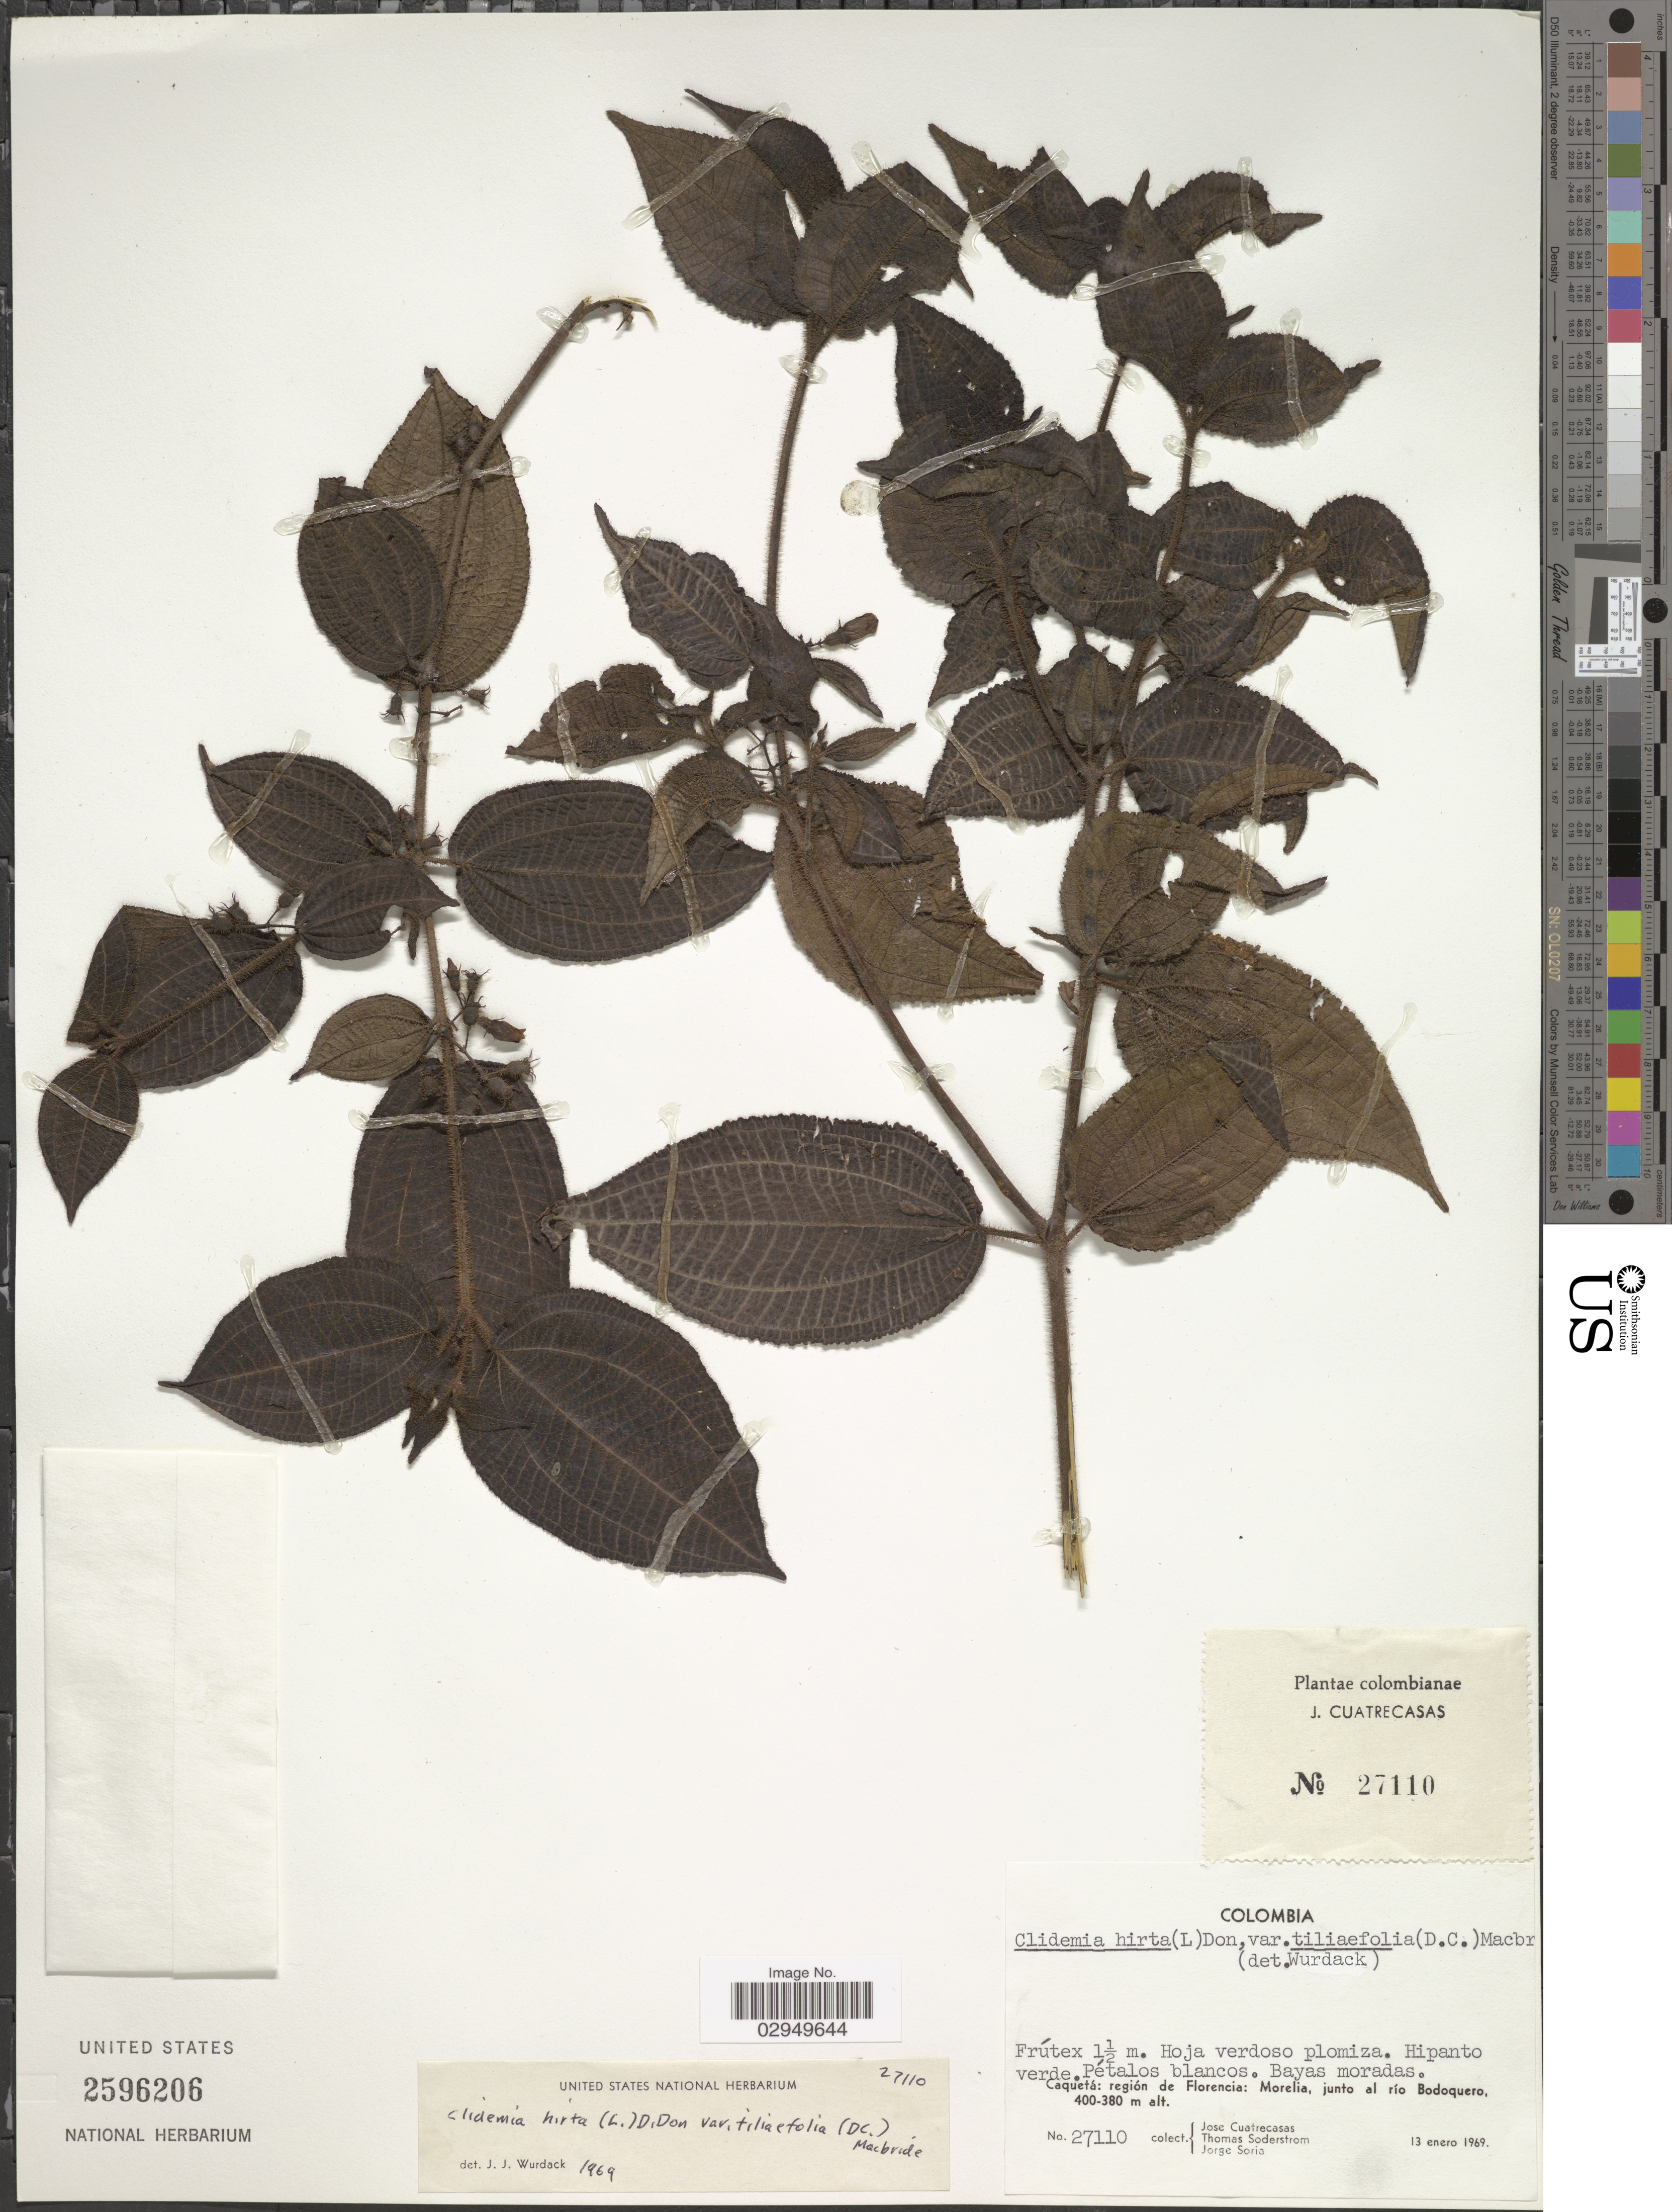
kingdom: Plantae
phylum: Tracheophyta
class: Magnoliopsida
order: Myrtales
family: Melastomataceae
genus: Clidemia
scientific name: Clidemia hirta var. tiliifolia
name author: (DC.) J.F. Macbr.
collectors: J. Cuatrecasas, T. R. Soderstrom & J. Soria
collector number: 27110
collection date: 1969-01-13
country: Colombia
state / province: Caquetá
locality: Bayas moradas. Región de Florencia: Morelia, junto al río Bodoquero.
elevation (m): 380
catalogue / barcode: US 2596206